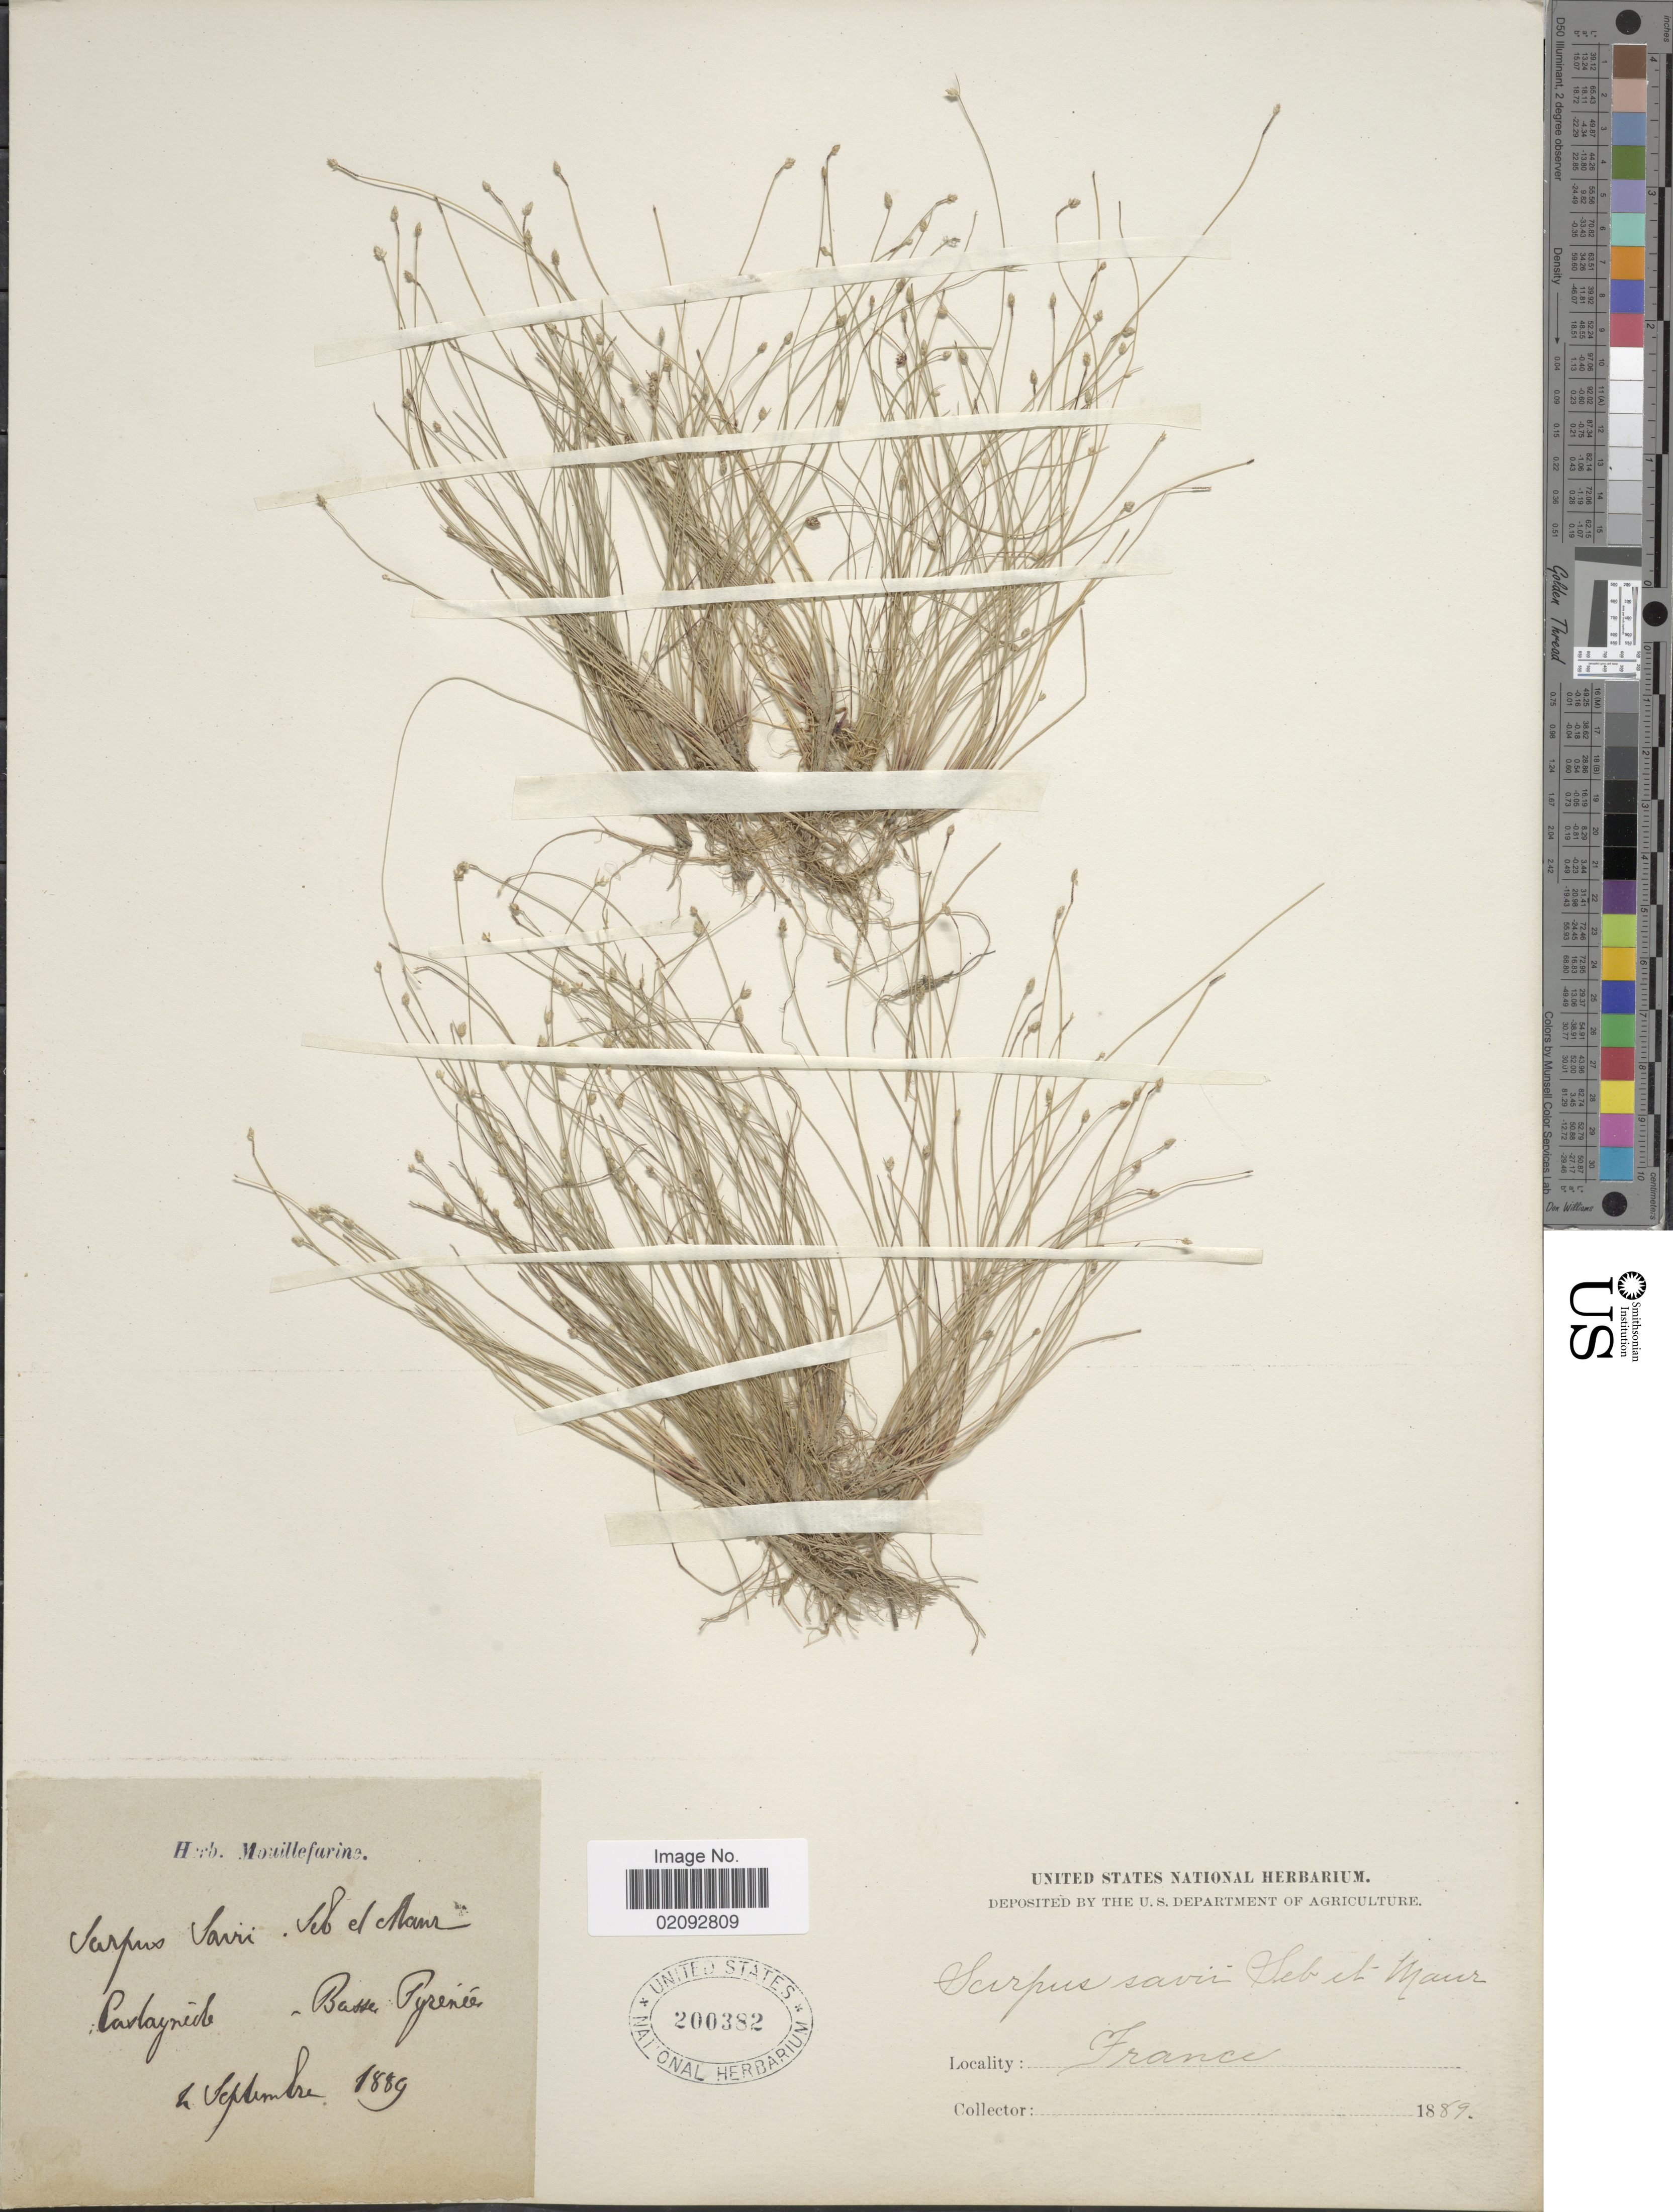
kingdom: Plantae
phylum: Tracheophyta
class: Liliopsida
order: Poales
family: Cyperaceae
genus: Isolepis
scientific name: Isolepis cernua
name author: (Vahl) Roem. & Schult.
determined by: Strong, Mark T., (BOT), Smithsonian Institution - National Museum of Natural History (UNITED STATES)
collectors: ex herb. Mouillefarine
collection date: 1889-09-02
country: France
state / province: Nouvelle-Aquitaine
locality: Castagnède - Basses Pyrénées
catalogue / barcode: US 200382